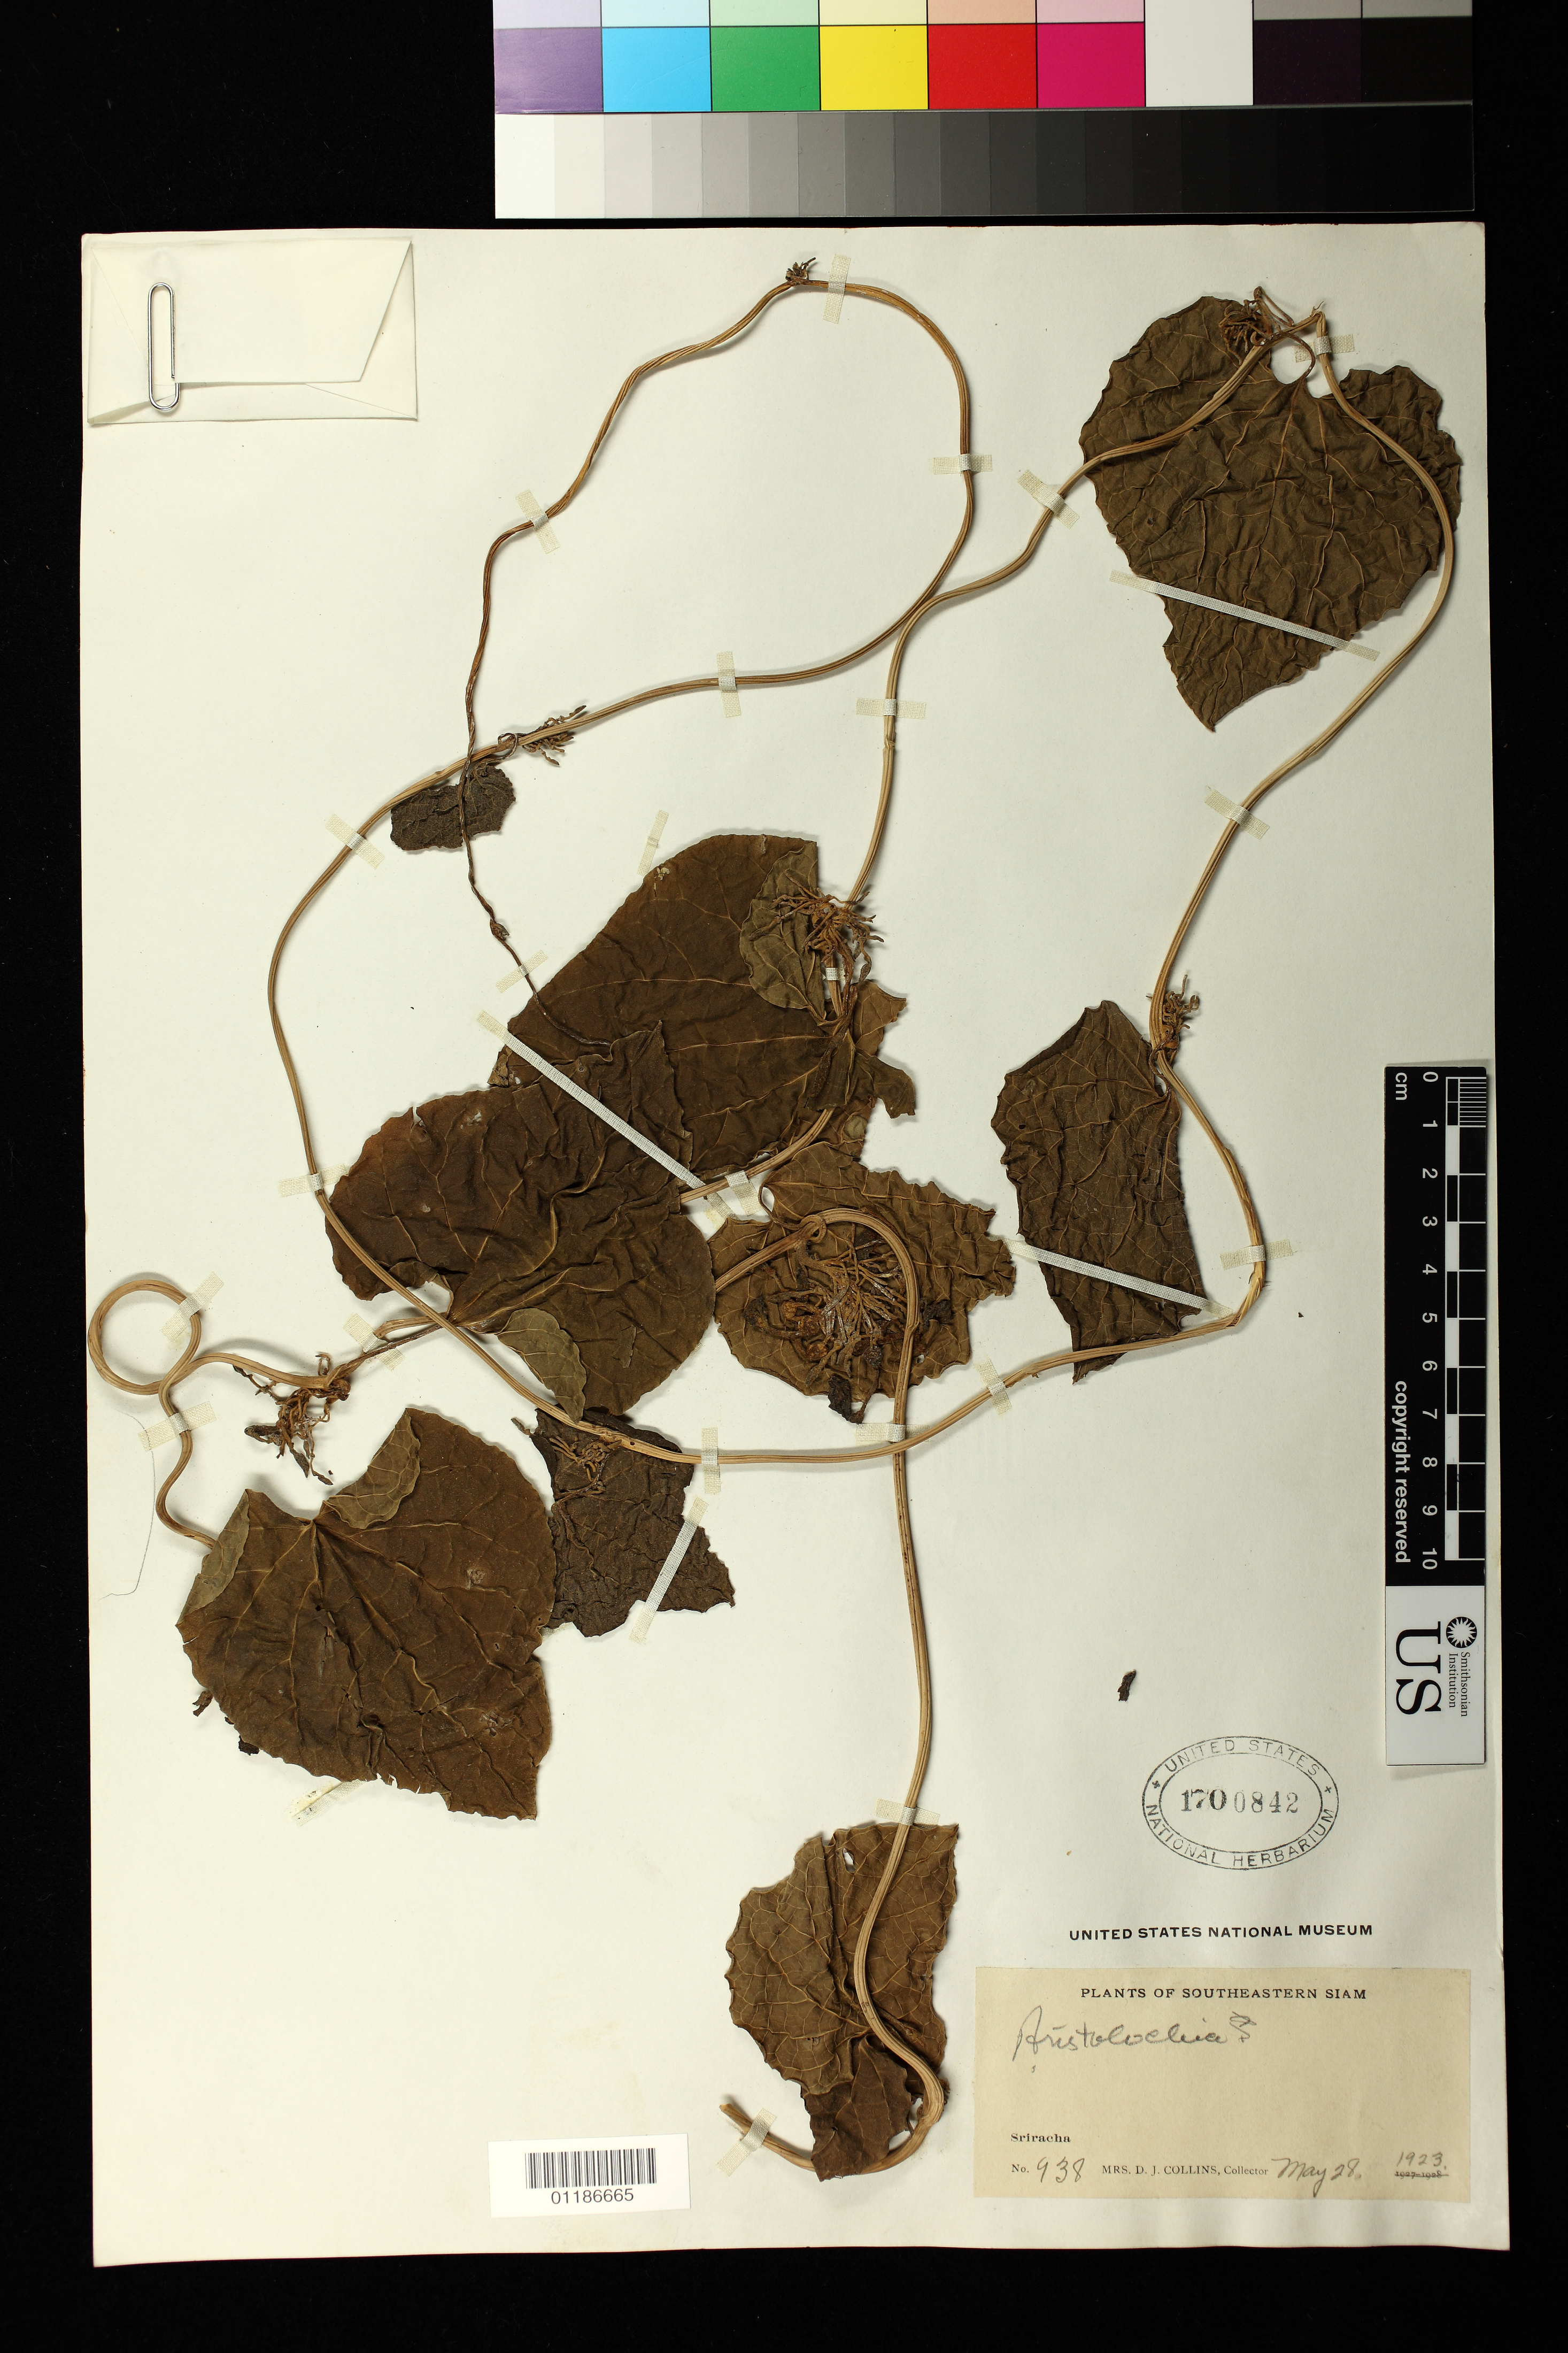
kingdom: Plantae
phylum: Tracheophyta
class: Magnoliopsida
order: Piperales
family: Aristolochiaceae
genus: Aristolochia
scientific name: Aristolochia sp.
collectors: Mrs. D. J. Collins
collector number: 938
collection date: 1923-05-28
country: Thailand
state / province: Chon Buri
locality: Sriracha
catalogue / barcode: US 1700842